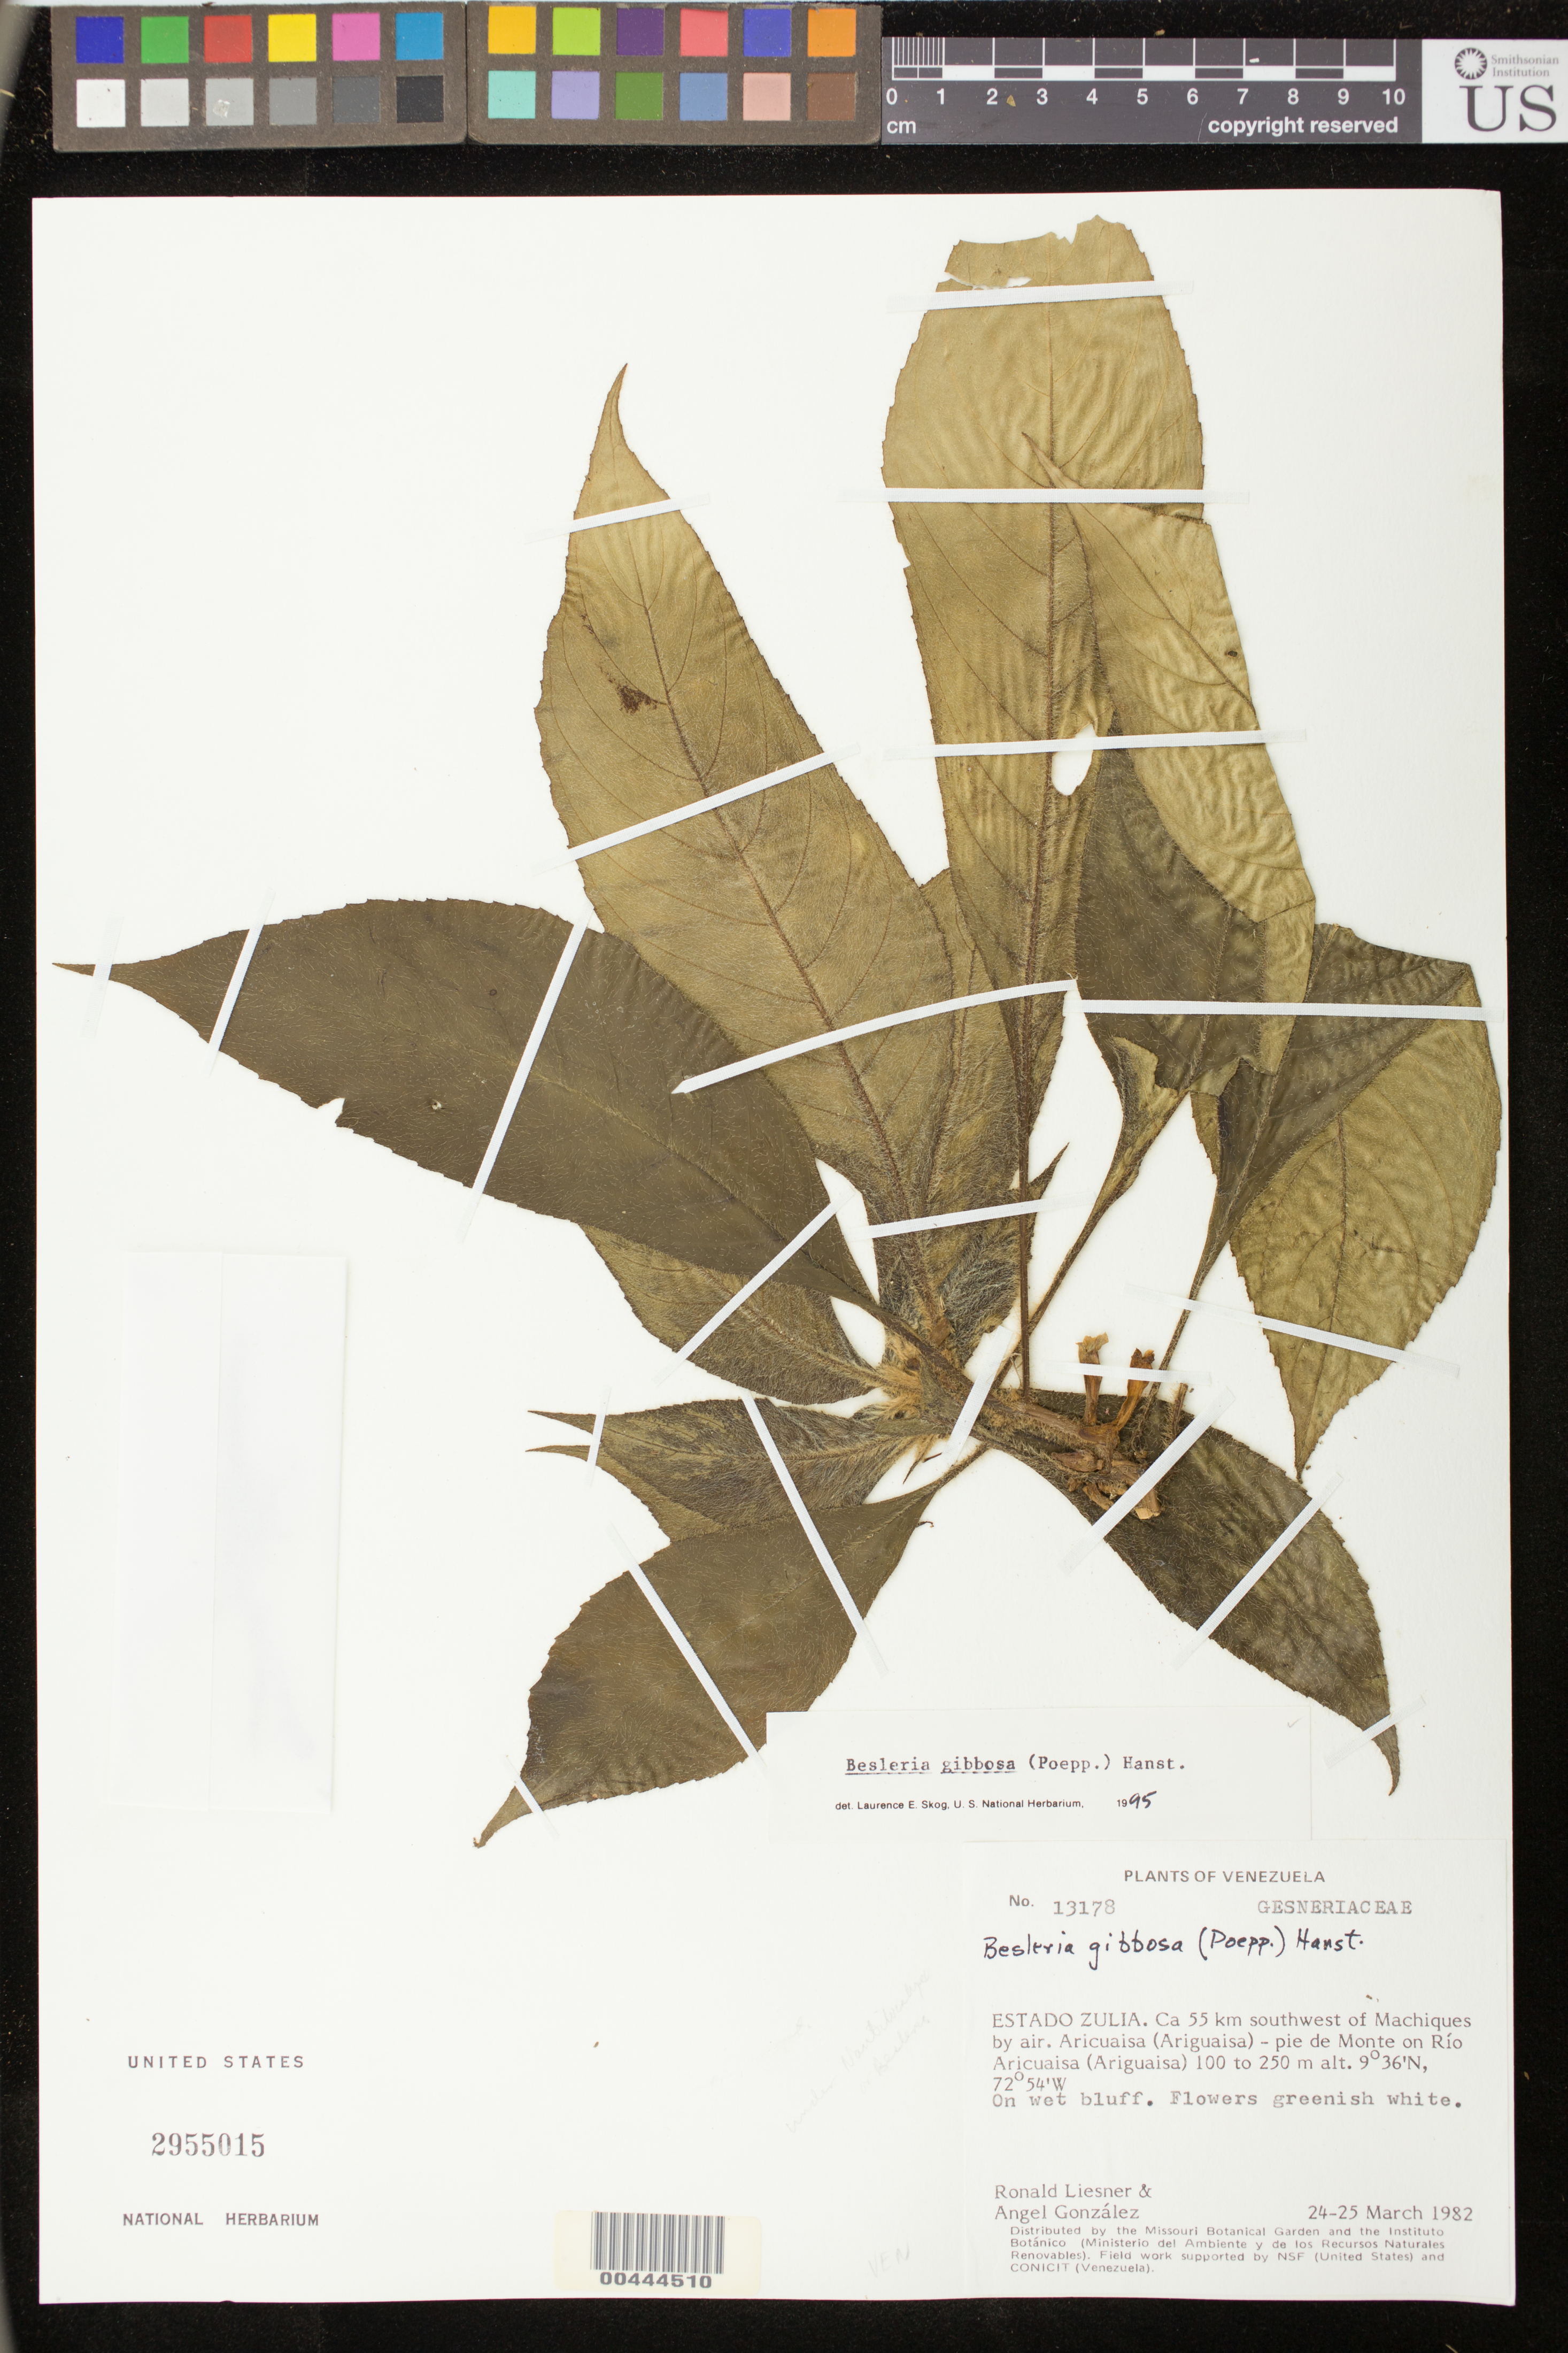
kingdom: Plantae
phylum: Tracheophyta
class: Magnoliopsida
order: Lamiales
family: Gesneriaceae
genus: Besleria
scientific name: Besleria gibbosa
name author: (Poepp.) Hanst.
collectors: R. L. Liesner & A. C. González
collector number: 13178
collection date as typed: Mar 1982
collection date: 1982-03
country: Venezuela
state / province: Zulia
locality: De of Machiques by air, Aricuaisa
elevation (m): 100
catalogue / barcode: US 2955015